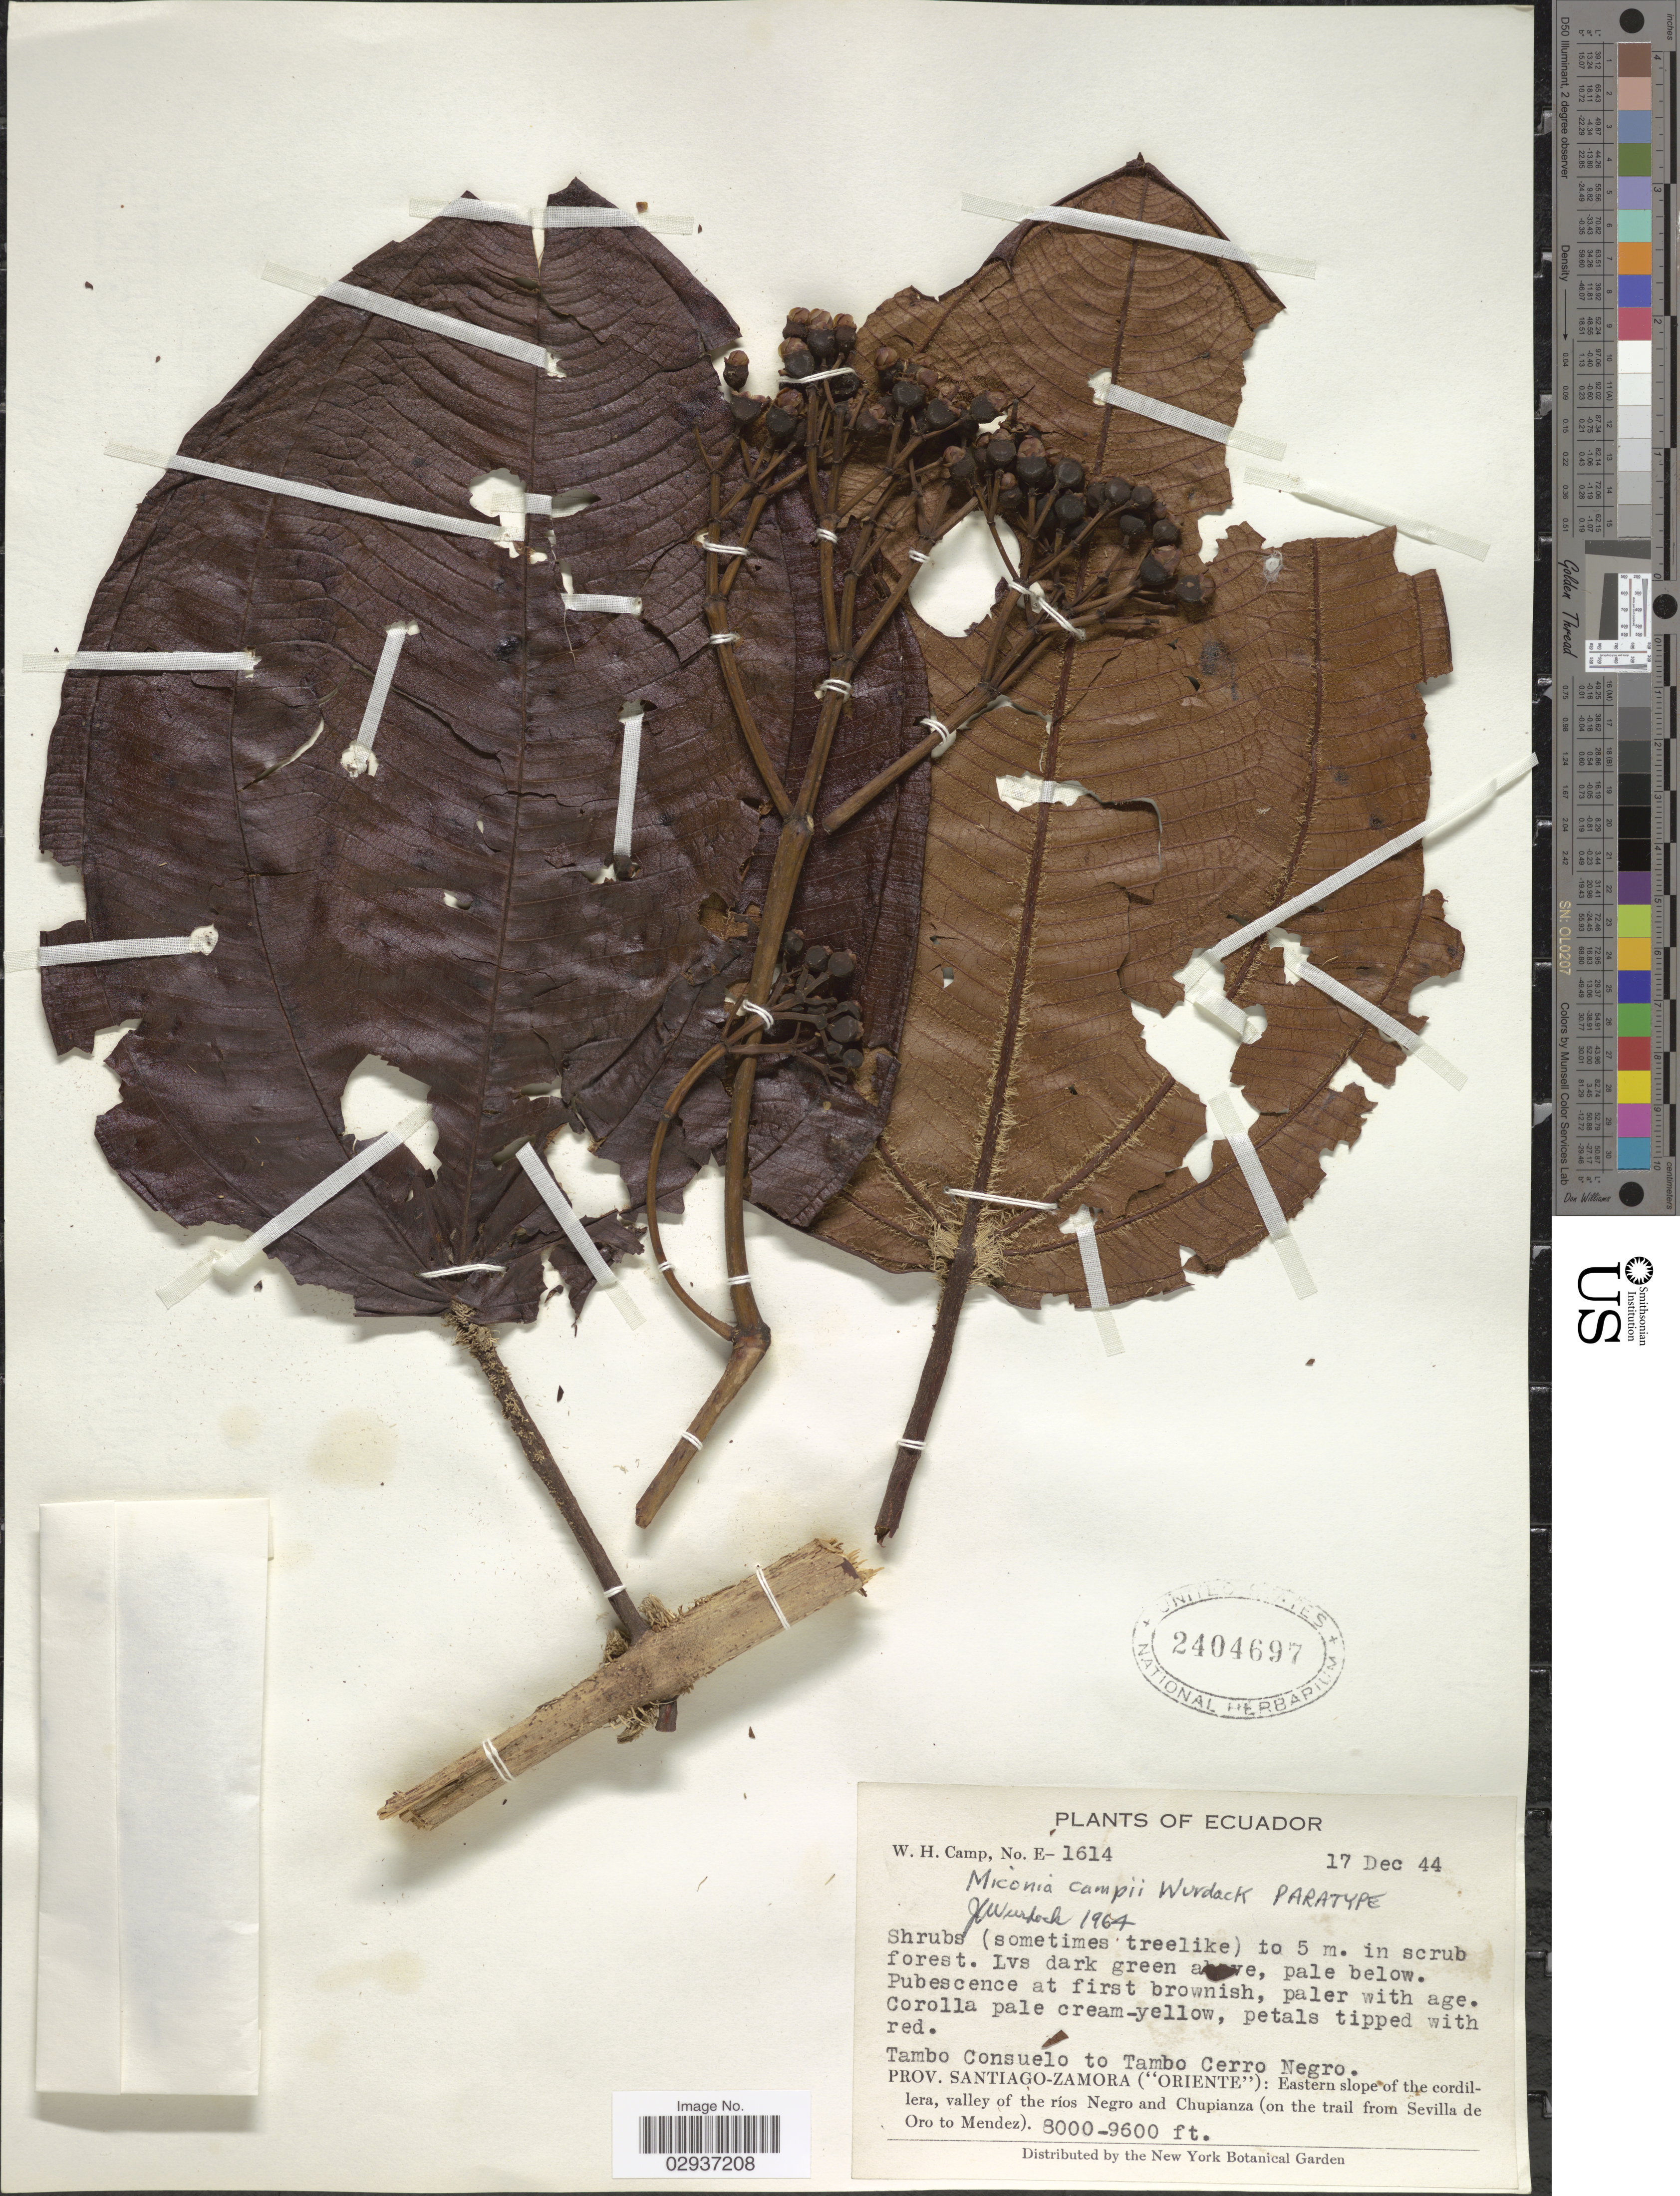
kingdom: Plantae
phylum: Tracheophyta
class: Magnoliopsida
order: Myrtales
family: Melastomataceae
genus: Miconia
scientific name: Miconia campii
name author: Wurdack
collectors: W. H. Camp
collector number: E-1614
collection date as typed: Transcribed d/m/y: 17/12/44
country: Ecuador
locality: Tambo Consuelo to Tambo Cerro Negro. Prov. Santiago-Zamora ("Oriente"): Eastern slope of the cordillera, valley of the ríos Negro and Chupianza (on the trail from Sevilla de Oro to Mendez).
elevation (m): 2438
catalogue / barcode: US 2404697